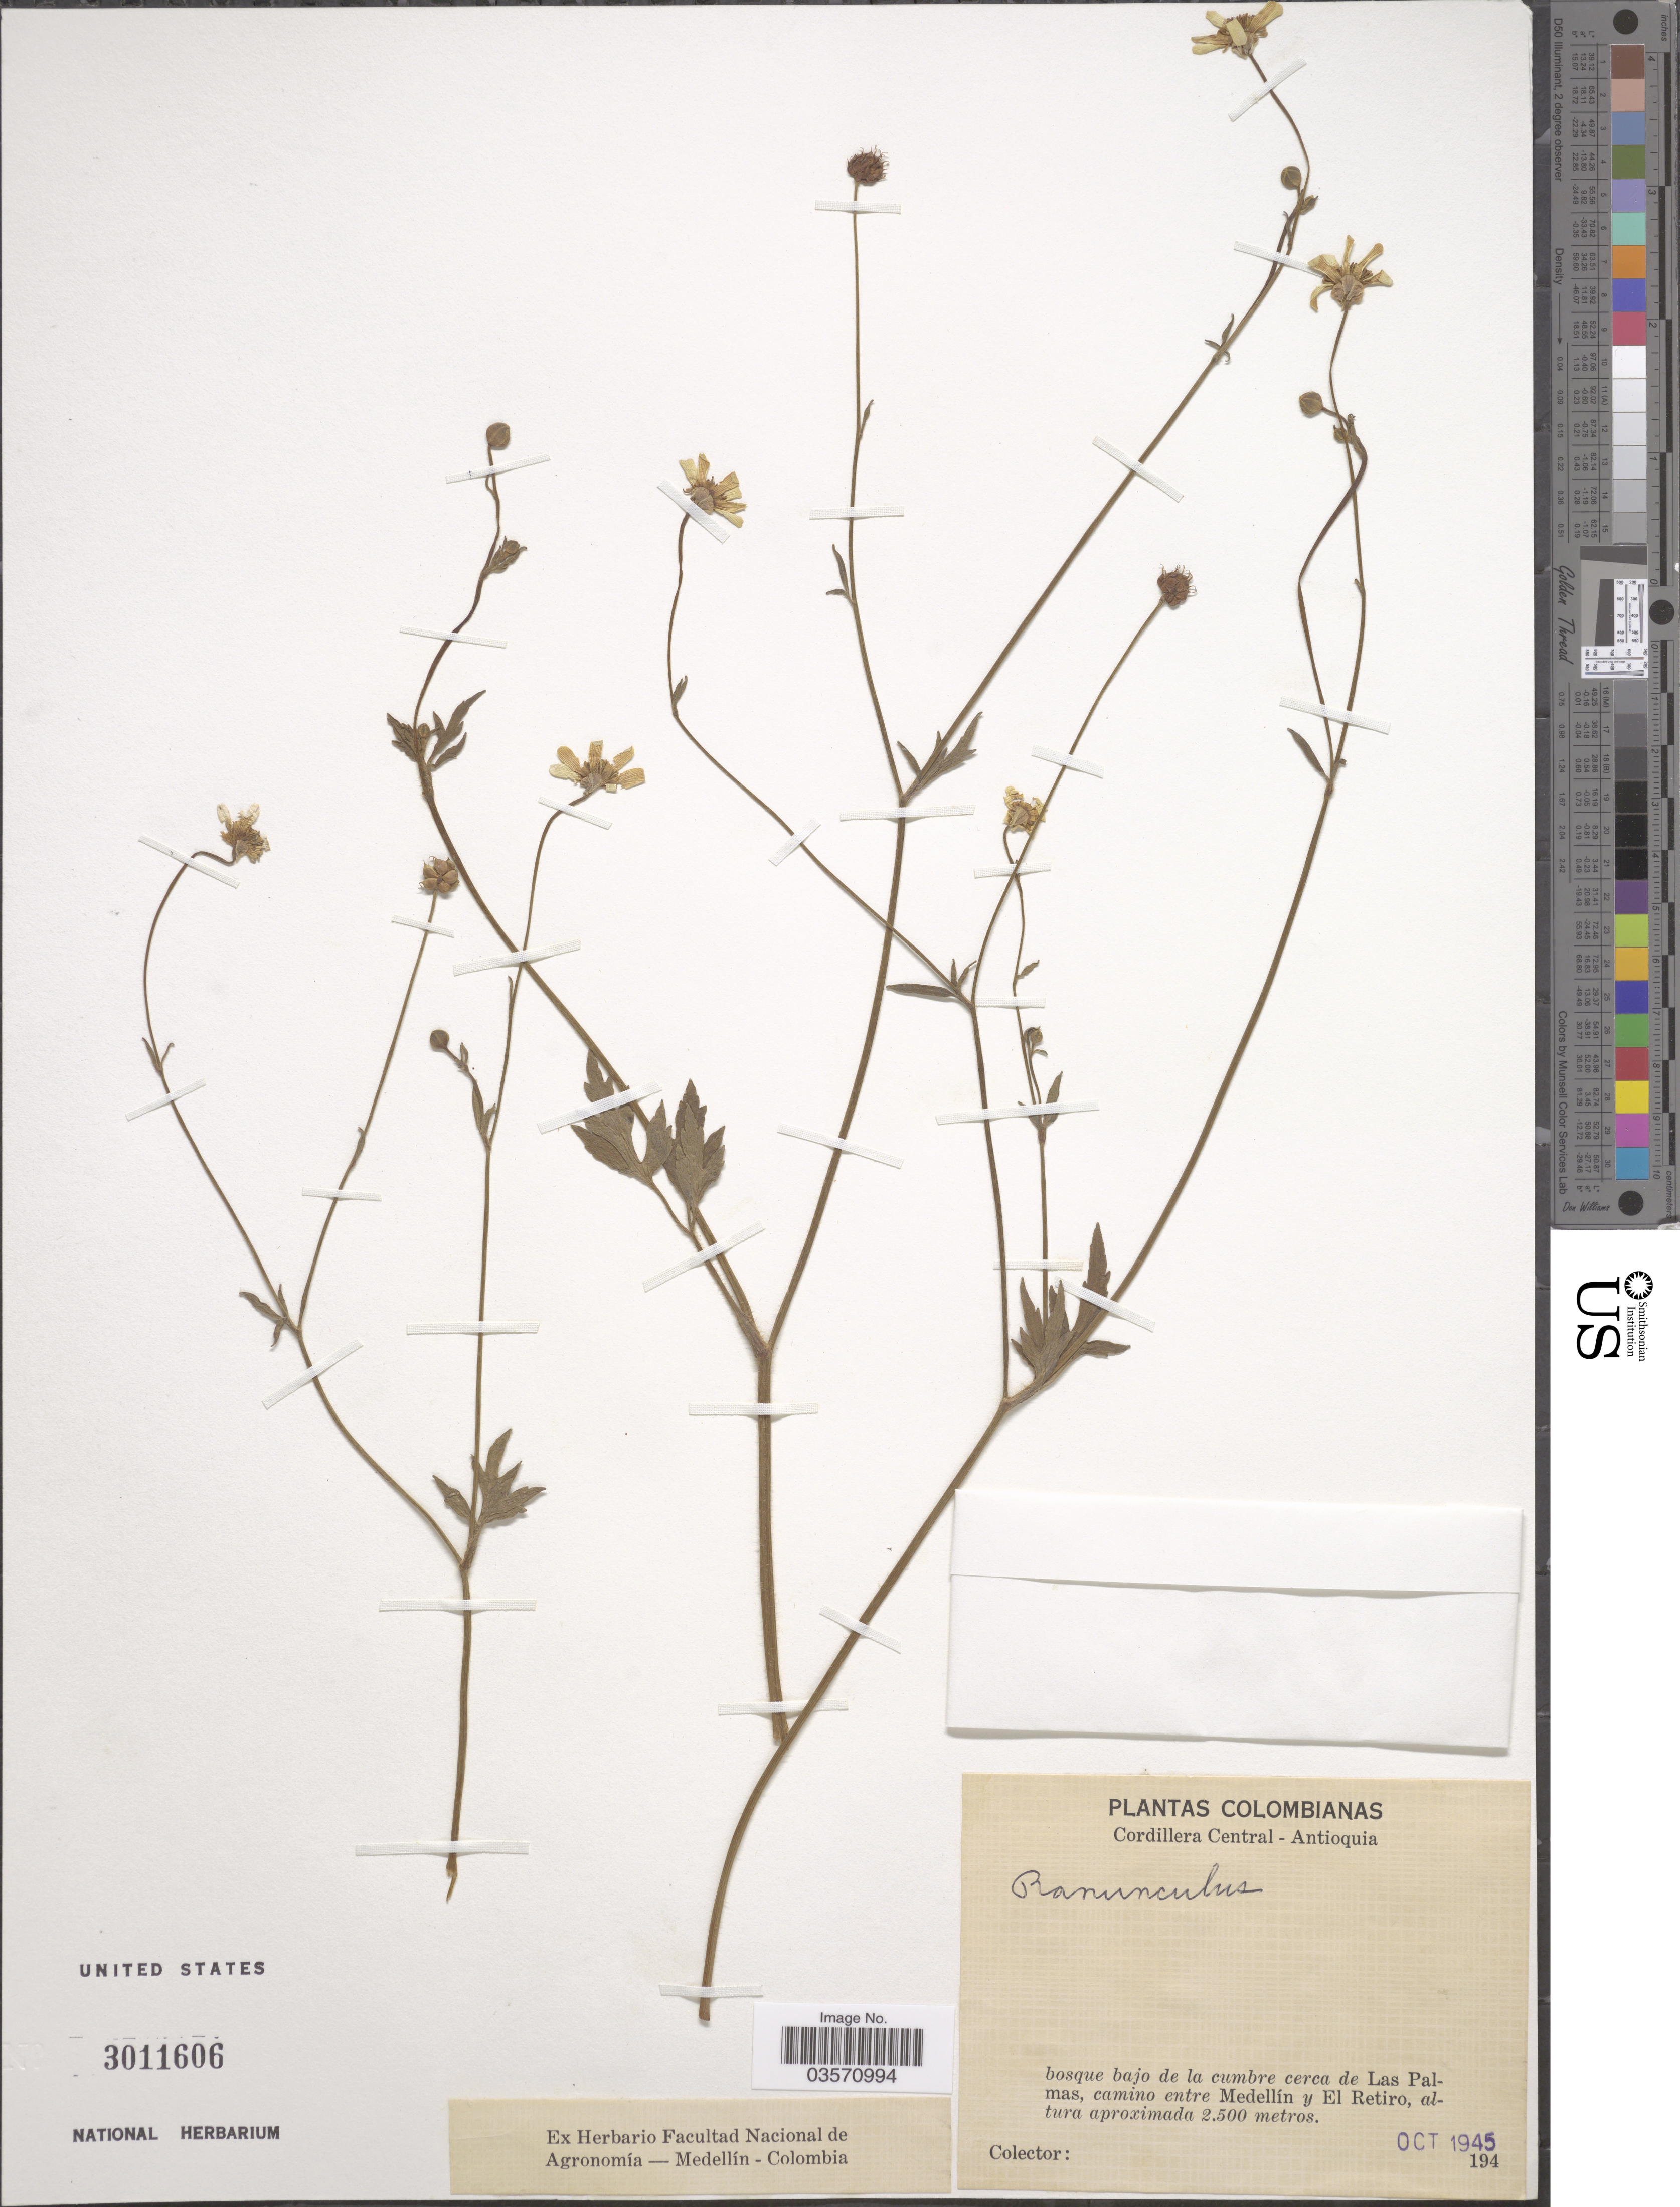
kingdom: Plantae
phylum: Tracheophyta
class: Magnoliopsida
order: Ranunculales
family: Ranunculaceae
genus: Ranunculus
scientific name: Ranunculus sp.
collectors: ex Herb. Facultad de Agronomia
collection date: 1945-10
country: Colombia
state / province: Antioquia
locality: Cordillera Central. Bosque bajo de la cumbre cerca de Las Palmas, camino entre Medellín y El Retiro.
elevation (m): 2500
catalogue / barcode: US 3011606